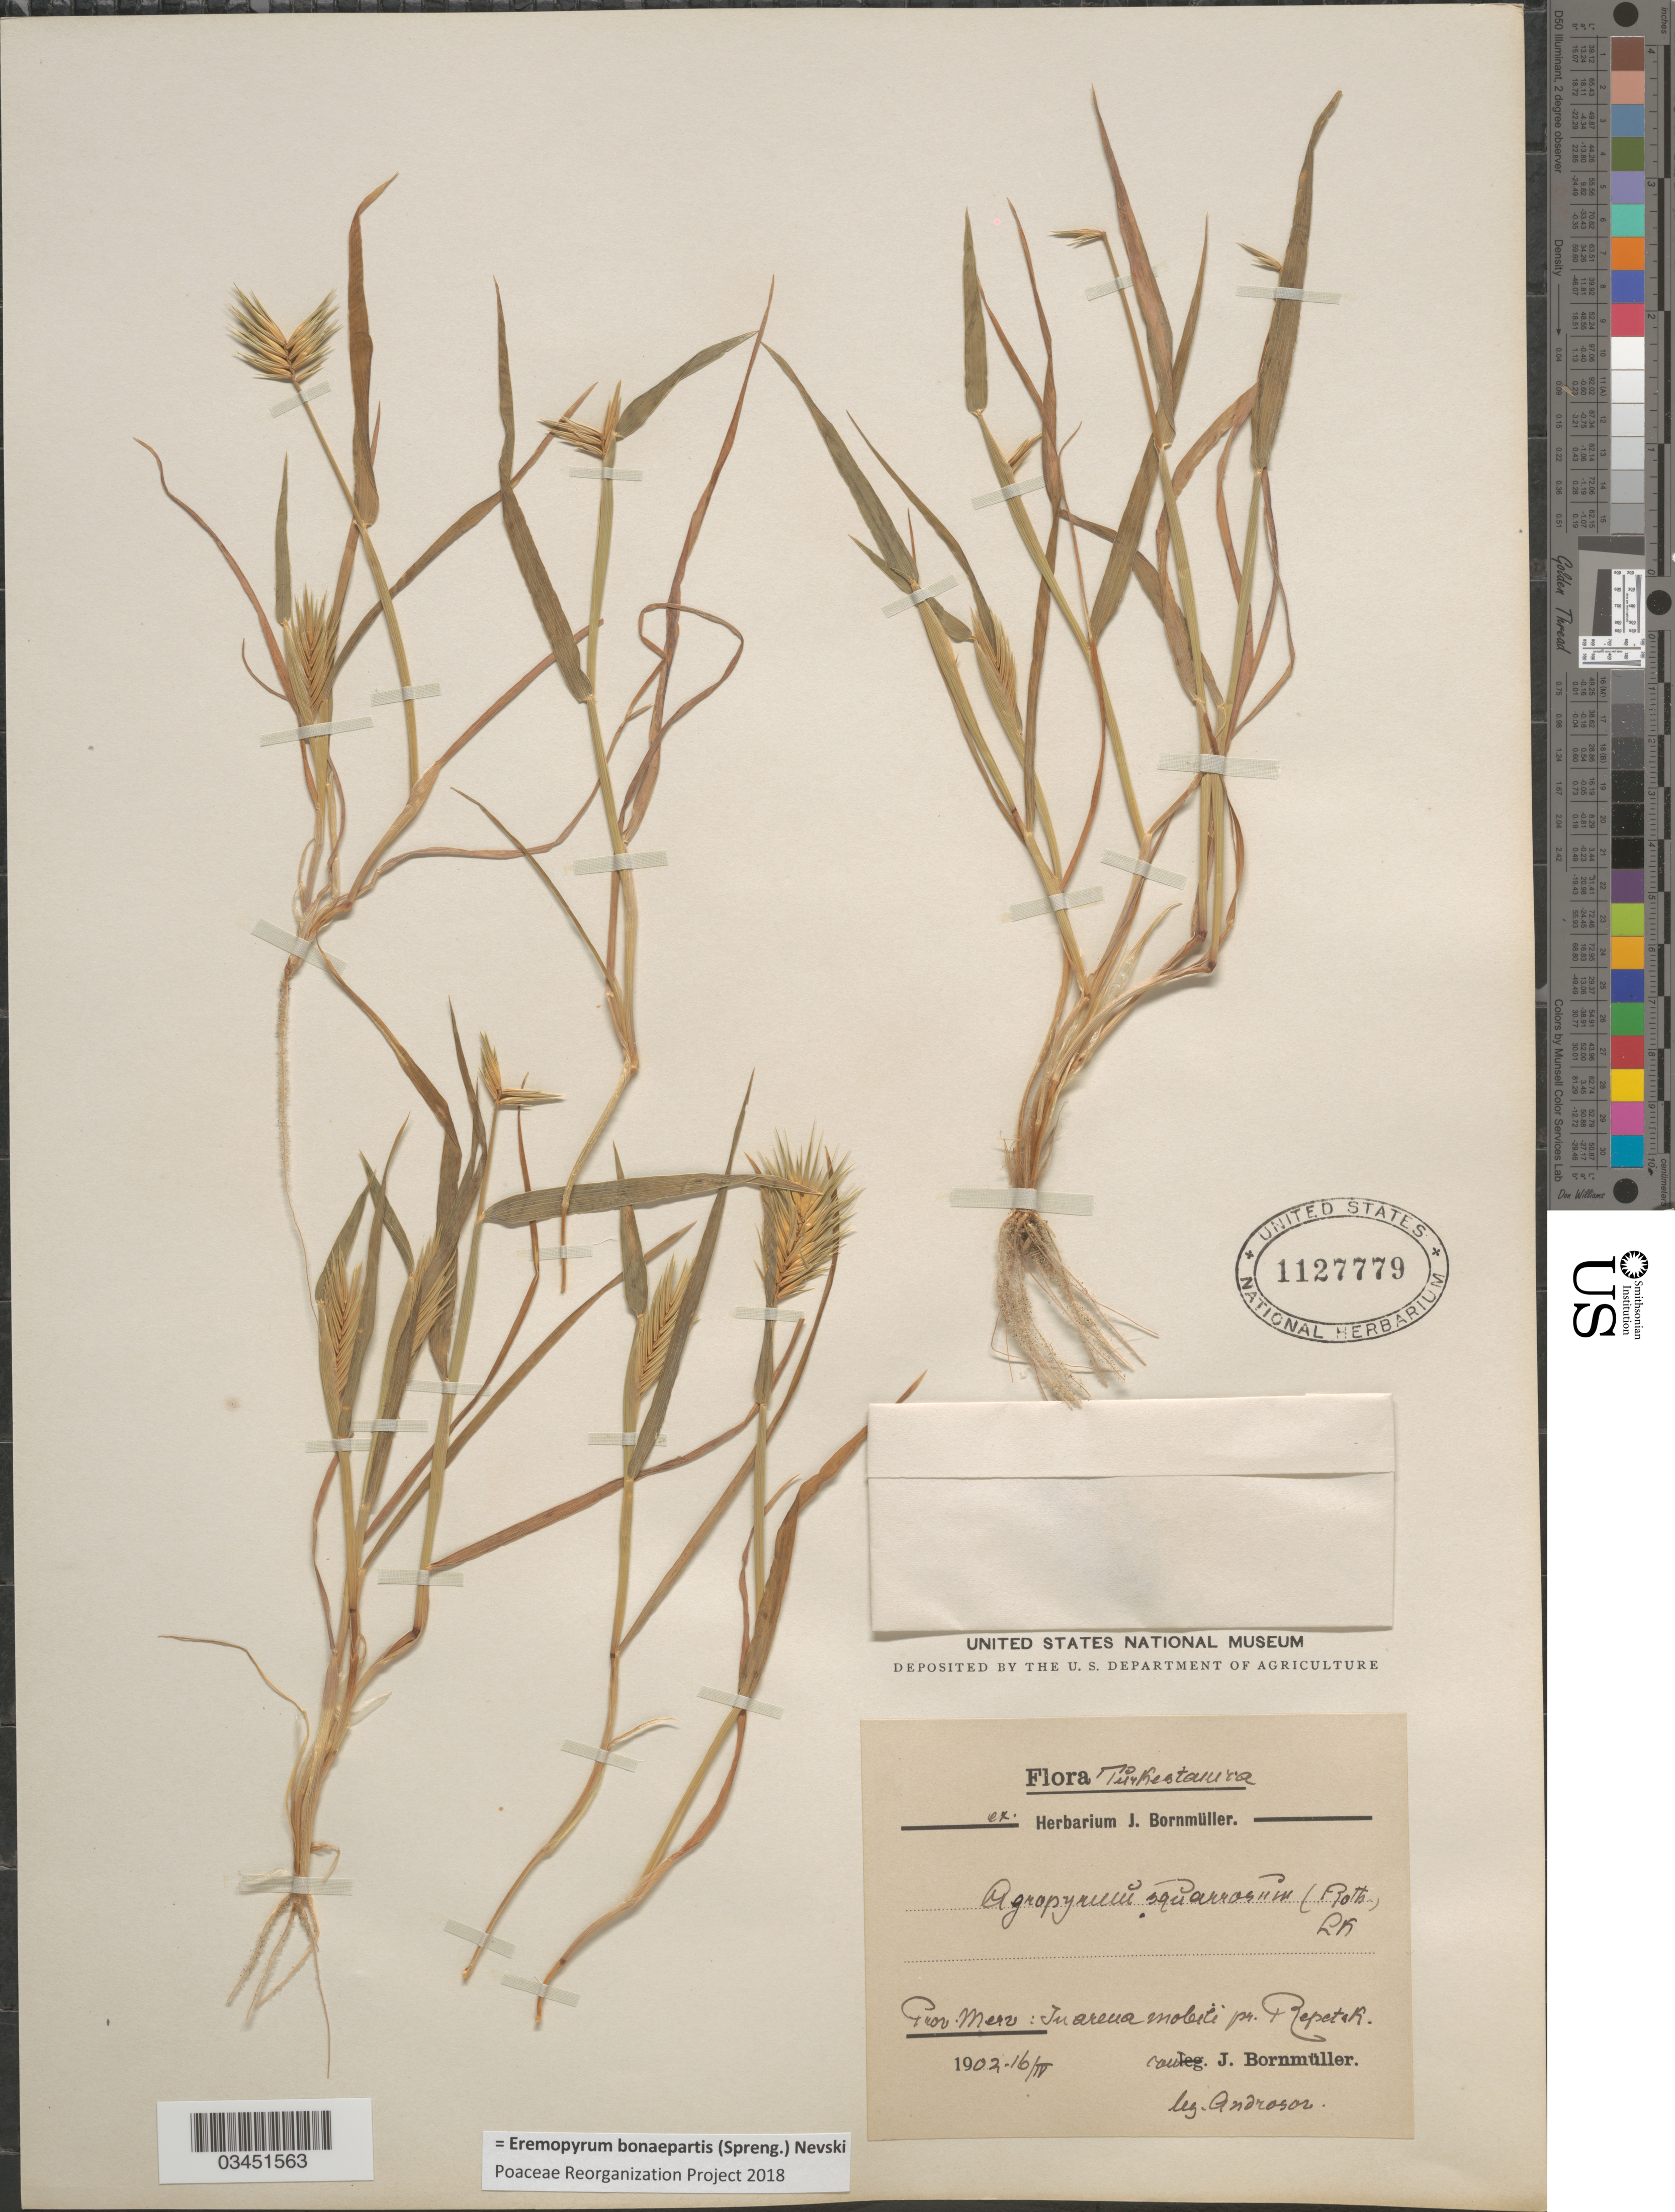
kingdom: Plantae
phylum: Tracheophyta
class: Liliopsida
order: Poales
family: Poaceae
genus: Eremopyrum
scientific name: Eremopyrum bonaepartis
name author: (Spreng.) Nevski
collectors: N. Androssov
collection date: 1902-04-16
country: Turkmenistan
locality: Tůrkestanica. In arena mobili pr. Repetek.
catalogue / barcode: US 1127779